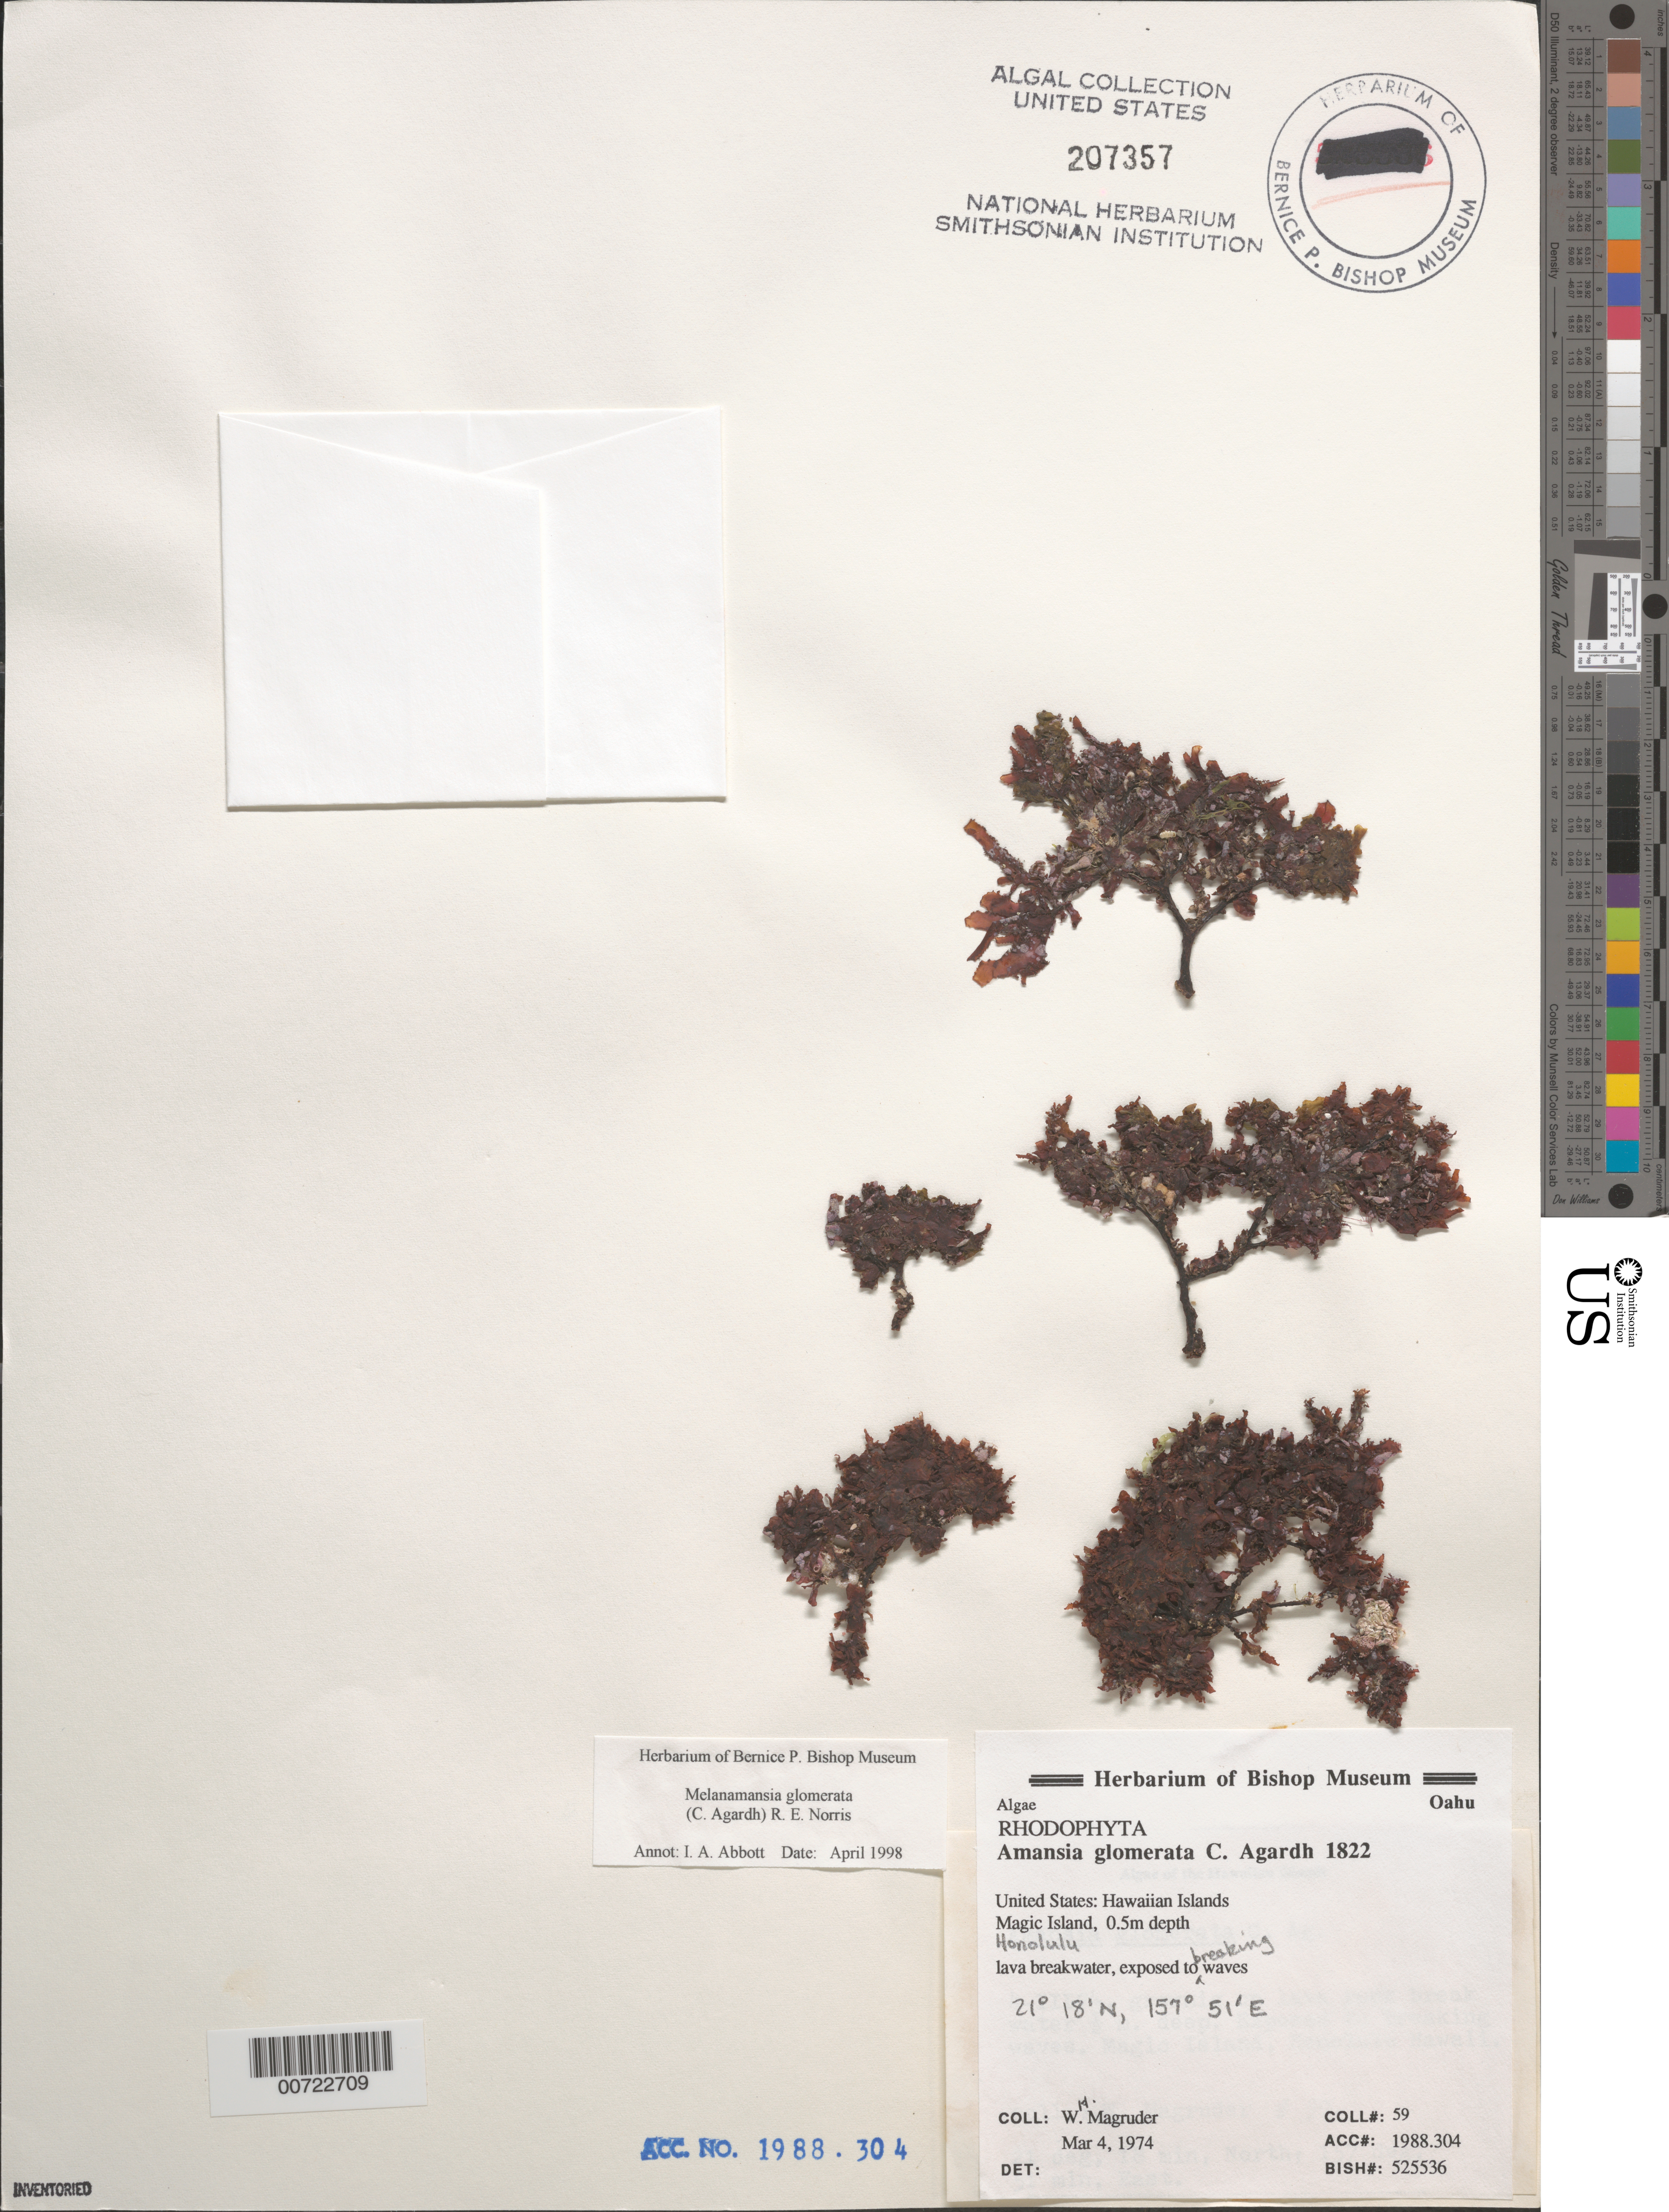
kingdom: Plantae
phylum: Rhodophyta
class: Florideophyceae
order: Ceramiales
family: Rhodomelaceae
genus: Amansia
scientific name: Amansia glomerata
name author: C. Agardh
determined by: Algae name updating Project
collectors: W. Magruder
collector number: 59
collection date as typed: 04 Mar 1974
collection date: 1974-03-04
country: United States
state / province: Hawaii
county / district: Honolulu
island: Oahu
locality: Magic Island, Honolulu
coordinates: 21 deg, 18 min, North, 157 deg, 51 min, East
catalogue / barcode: US 207357